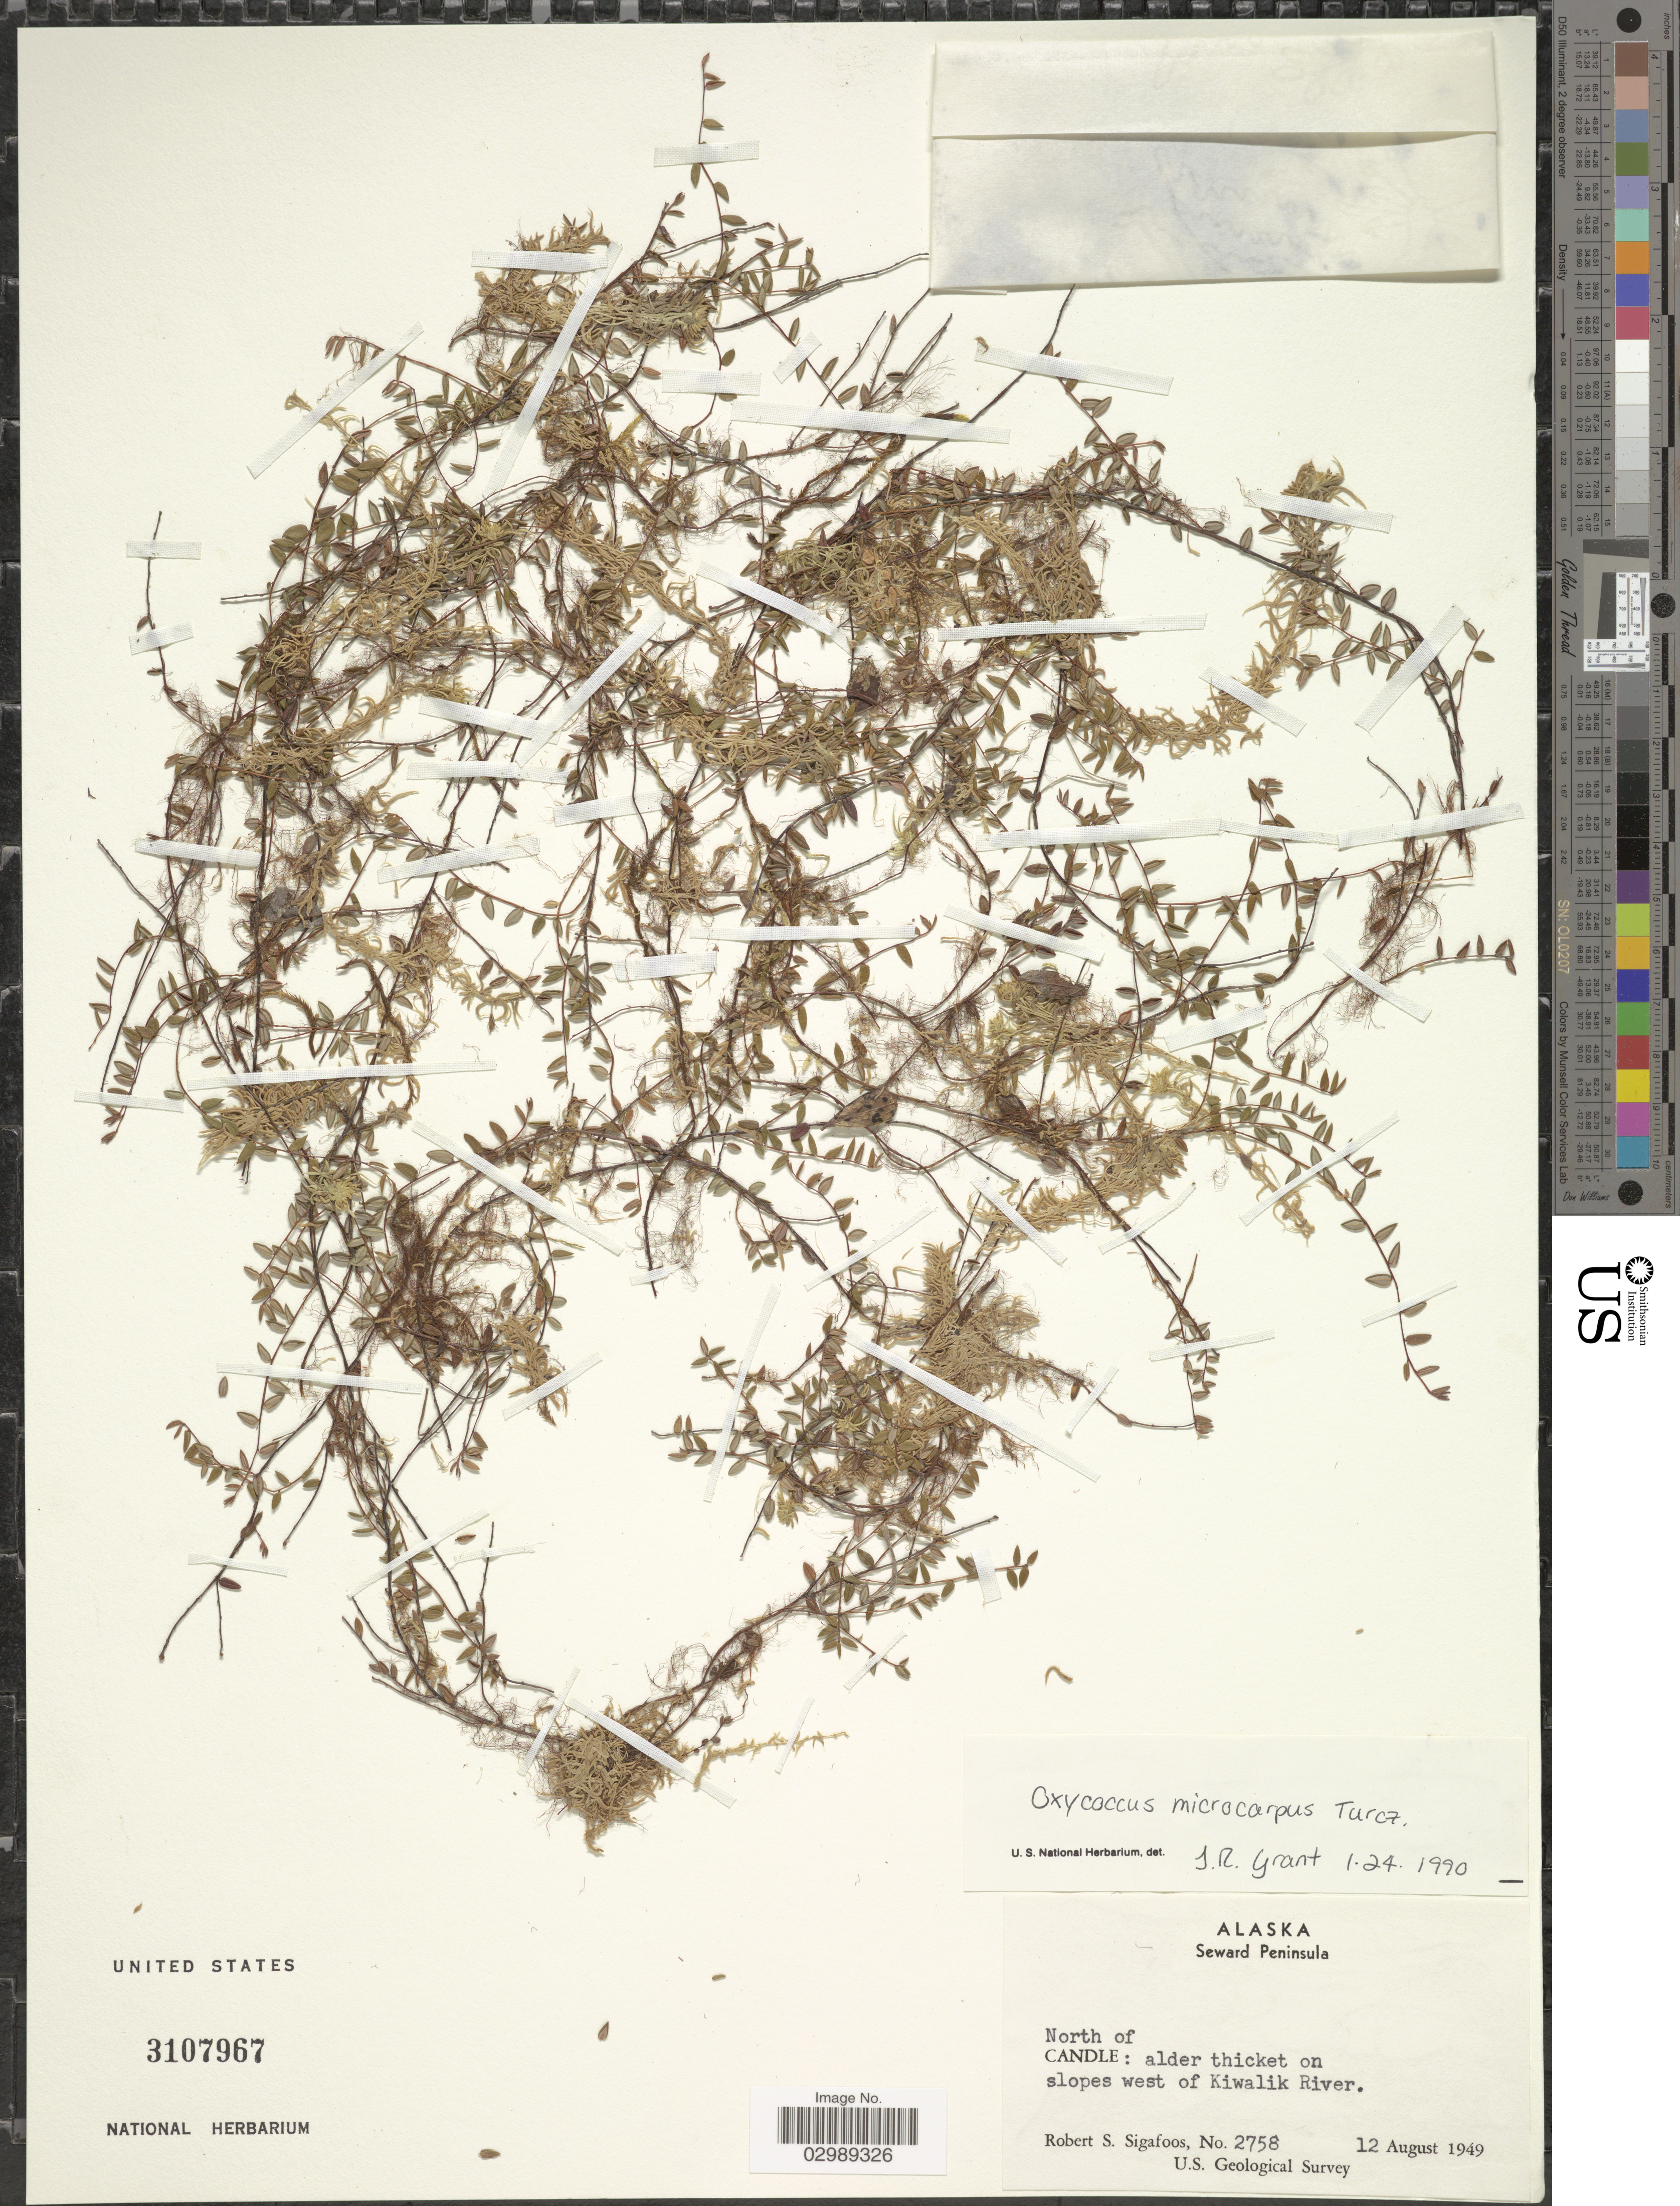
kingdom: Plantae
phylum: Tracheophyta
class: Magnoliopsida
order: Ericales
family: Ericaceae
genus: Vaccinium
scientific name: Vaccinium oxycoccos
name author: L.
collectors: R. Sigafoos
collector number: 2758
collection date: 1949-08-12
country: United States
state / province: Alaska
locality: Seward Peninsula, North of Candle: alder thicket on slopes west of Kiwalik River.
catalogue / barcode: US 3107967